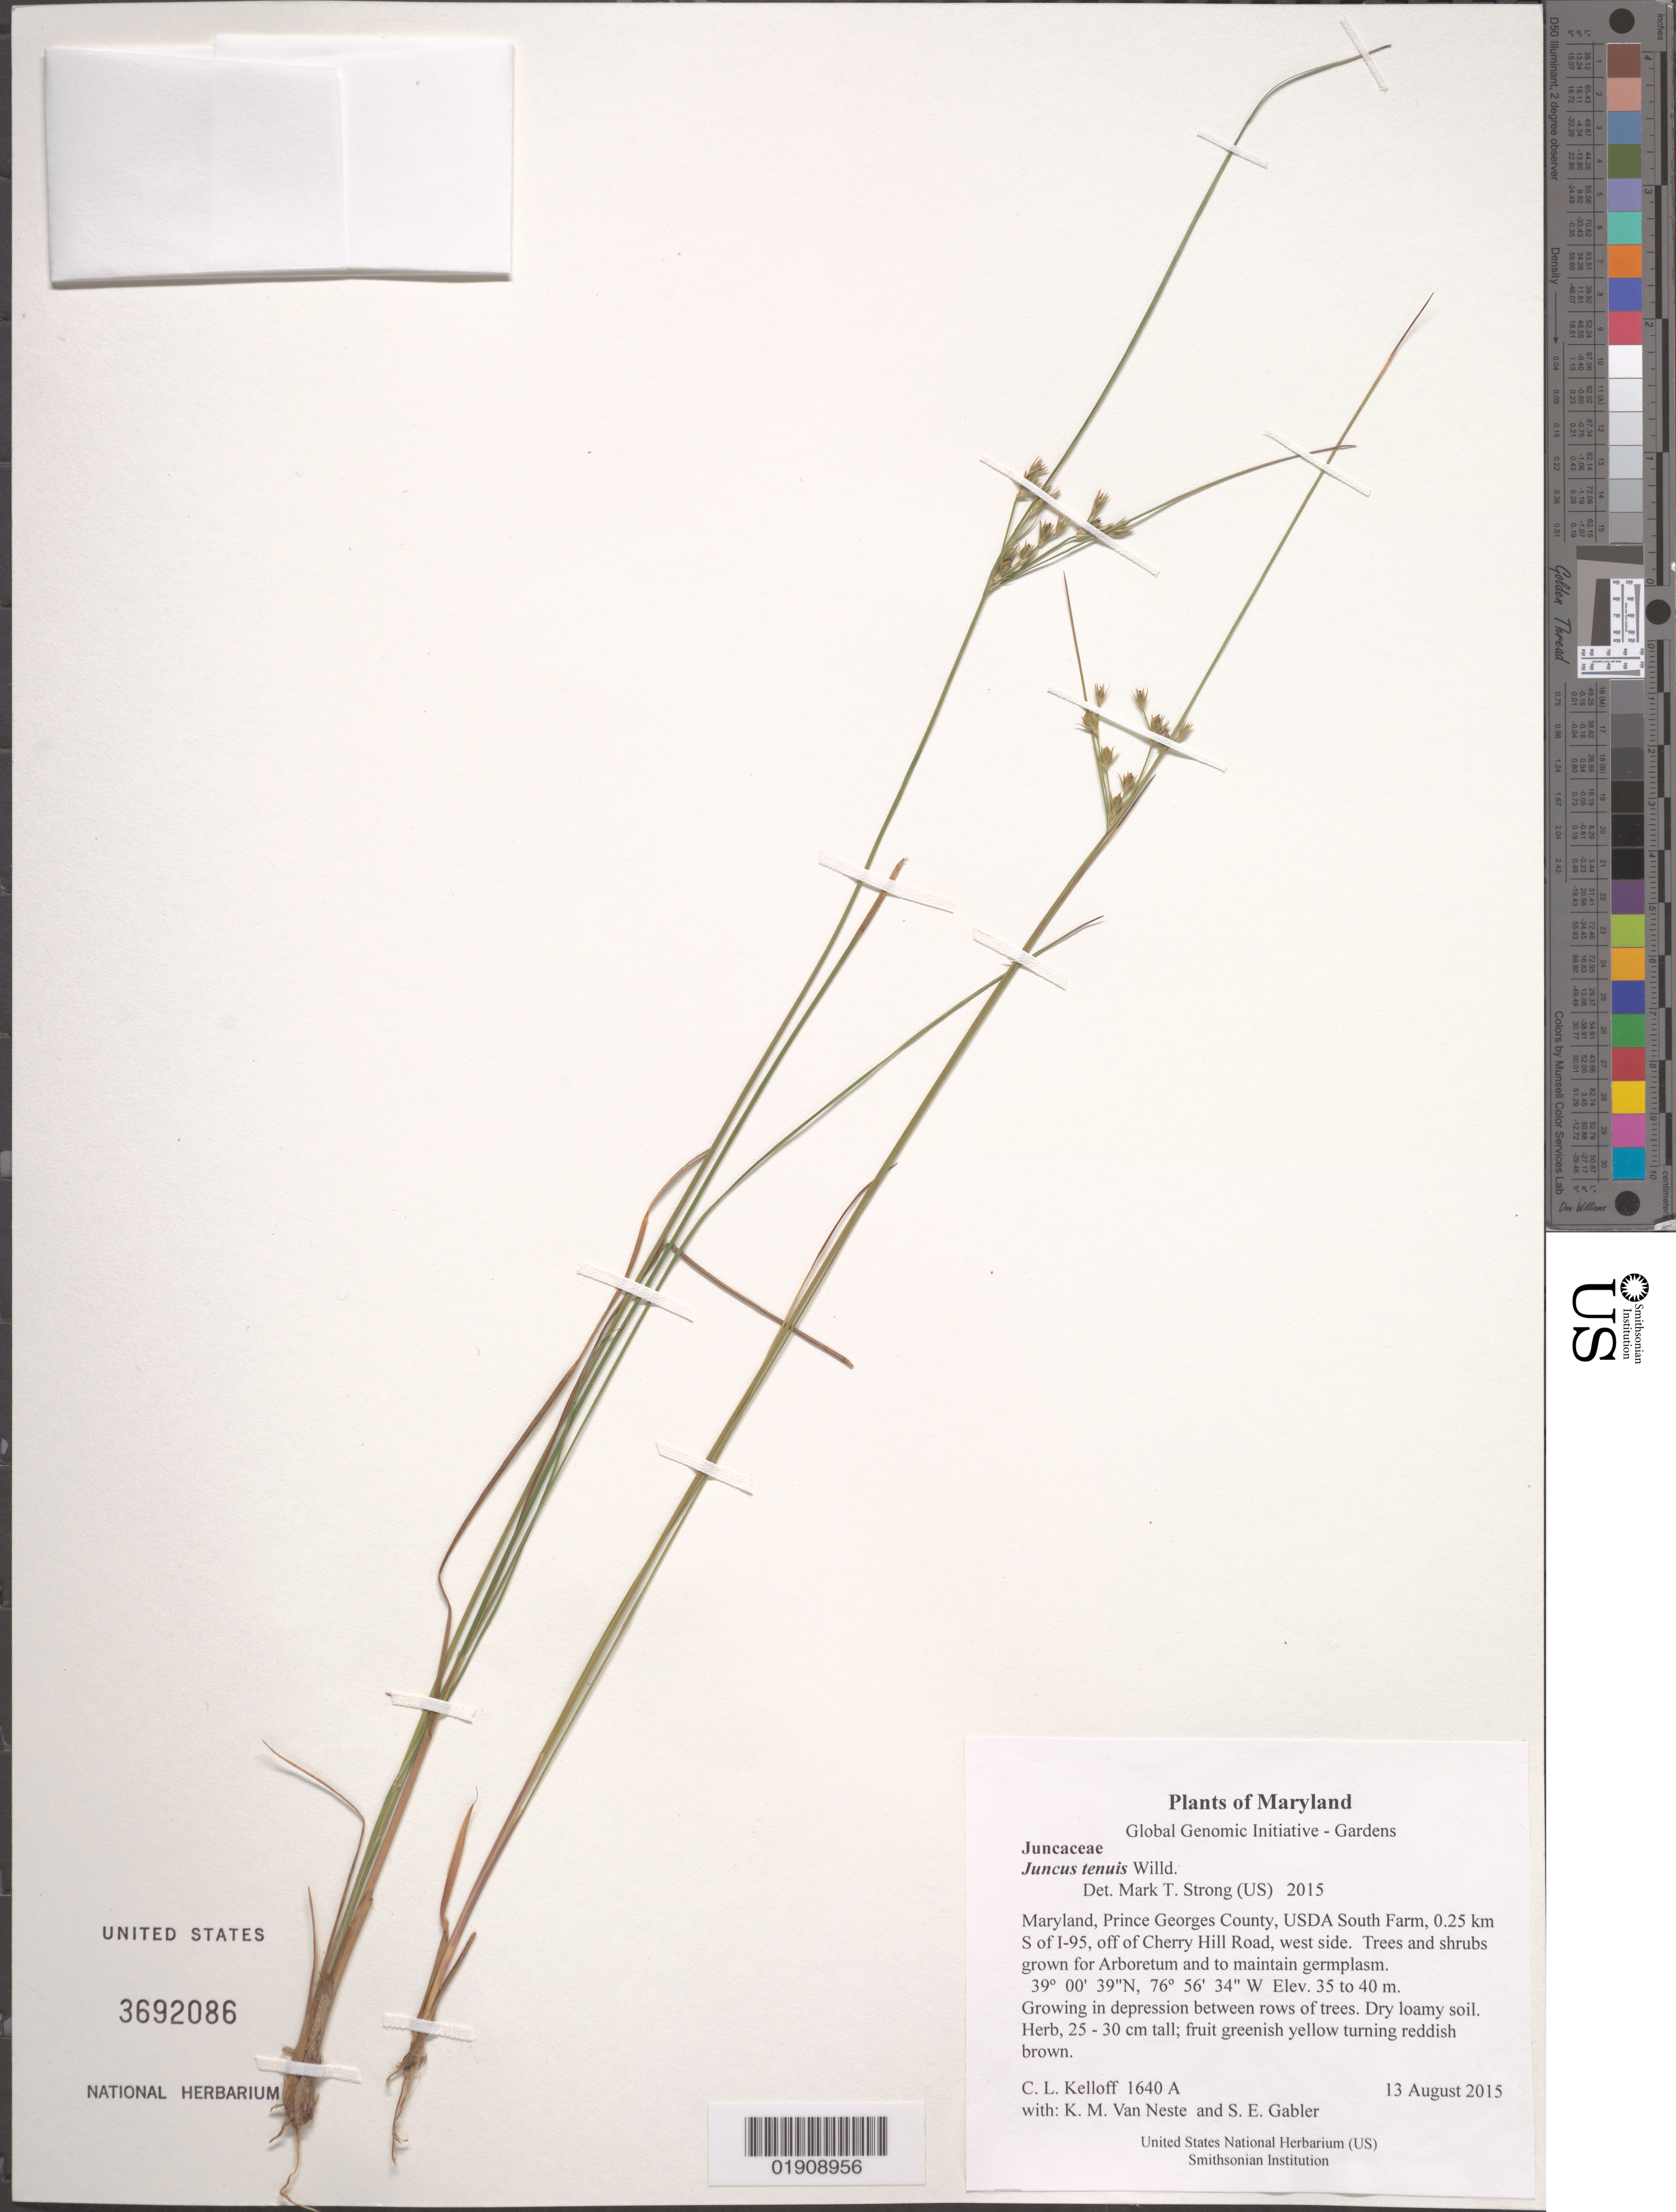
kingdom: Plantae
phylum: Tracheophyta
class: Liliopsida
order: Poales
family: Juncaceae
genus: Juncus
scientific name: Juncus tenuis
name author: Willd.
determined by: Strong, M. T., (US), Smithsonian Institution - National Museum of Natural History (UNITED STATES)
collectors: C. L. Kelloff, K. M. Van Neste & S. E. Gabler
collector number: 1640 A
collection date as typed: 13 August 2015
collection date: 2015-08-13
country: United States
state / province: Maryland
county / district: Prince George's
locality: USDA South Farm, 0.25 km S of I-95, off of Cherry Hill Road, west side. Trees and shrubs grown for Arboretum and to maintain germplasm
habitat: Growing in depression between rows of trees. Dry loamy soil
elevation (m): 35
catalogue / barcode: US 3692086